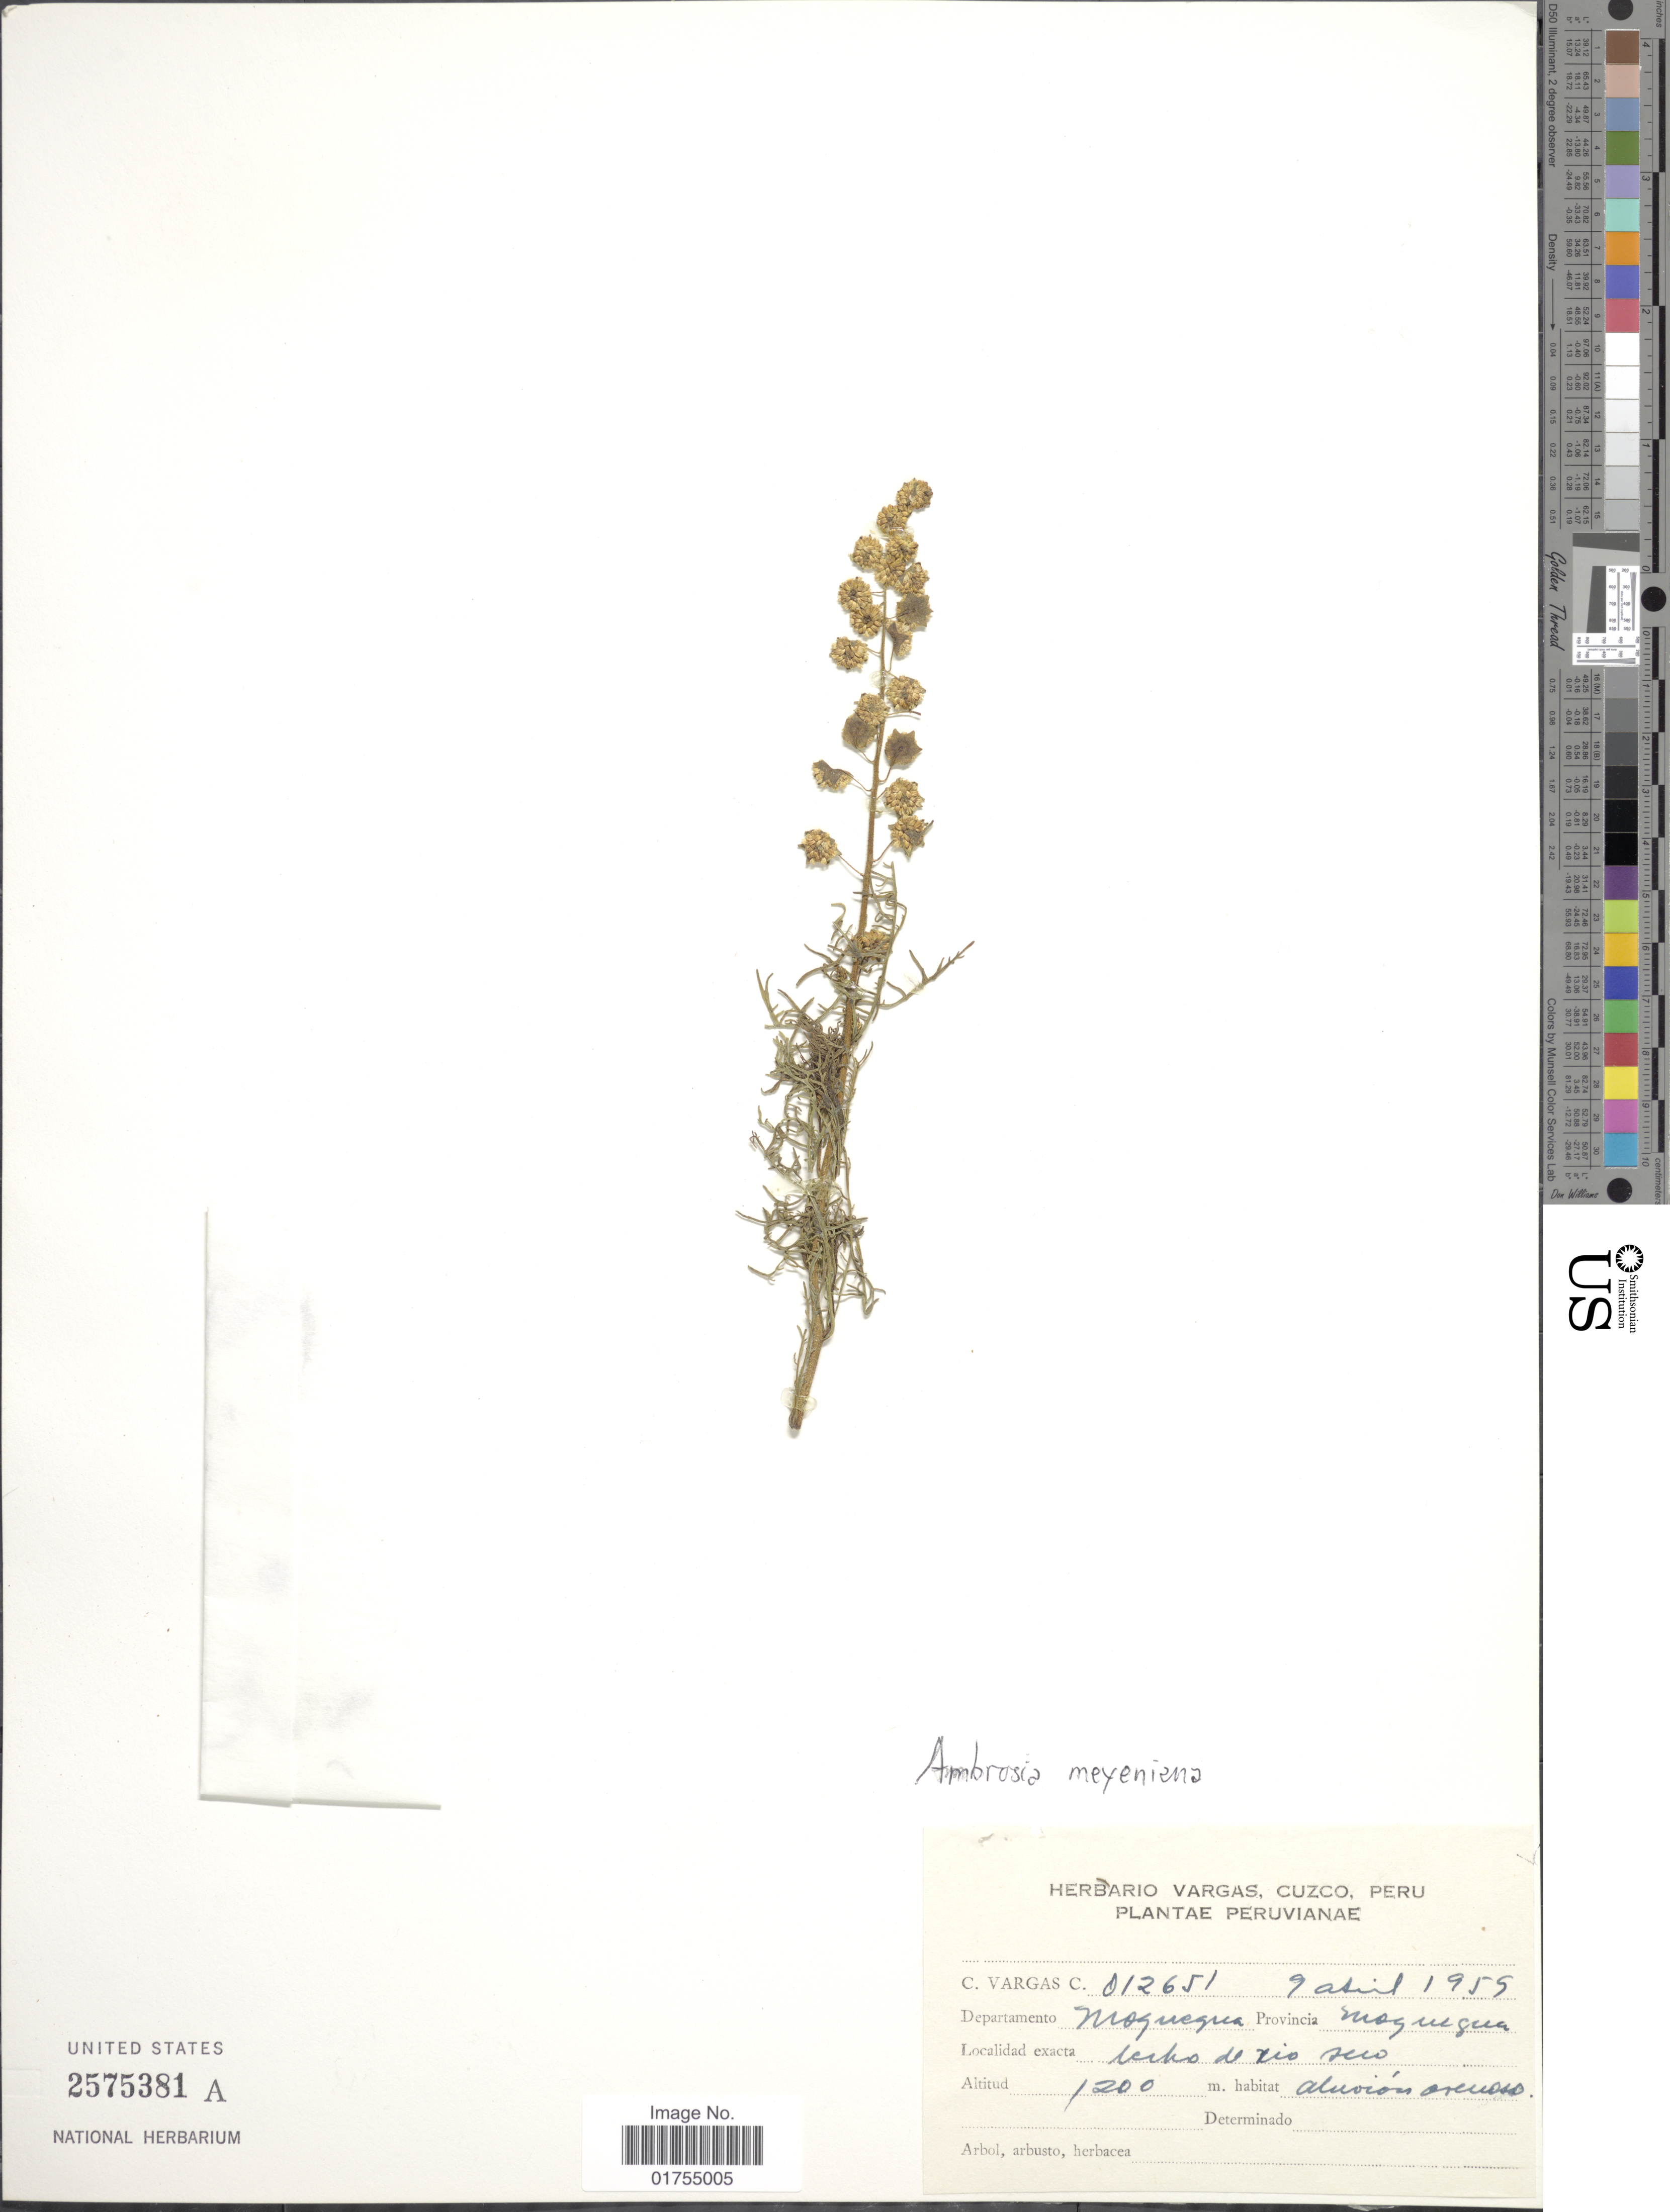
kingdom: Plantae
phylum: Tracheophyta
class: Magnoliopsida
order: Asterales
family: Asteraceae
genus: Franseria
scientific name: Franseria meyeniana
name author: Sch. Bip.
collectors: C. Vargas Calderón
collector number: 012651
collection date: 1959-04-09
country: Peru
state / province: Moquegua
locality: Rio Seco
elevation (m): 1200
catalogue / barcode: US 2575381A